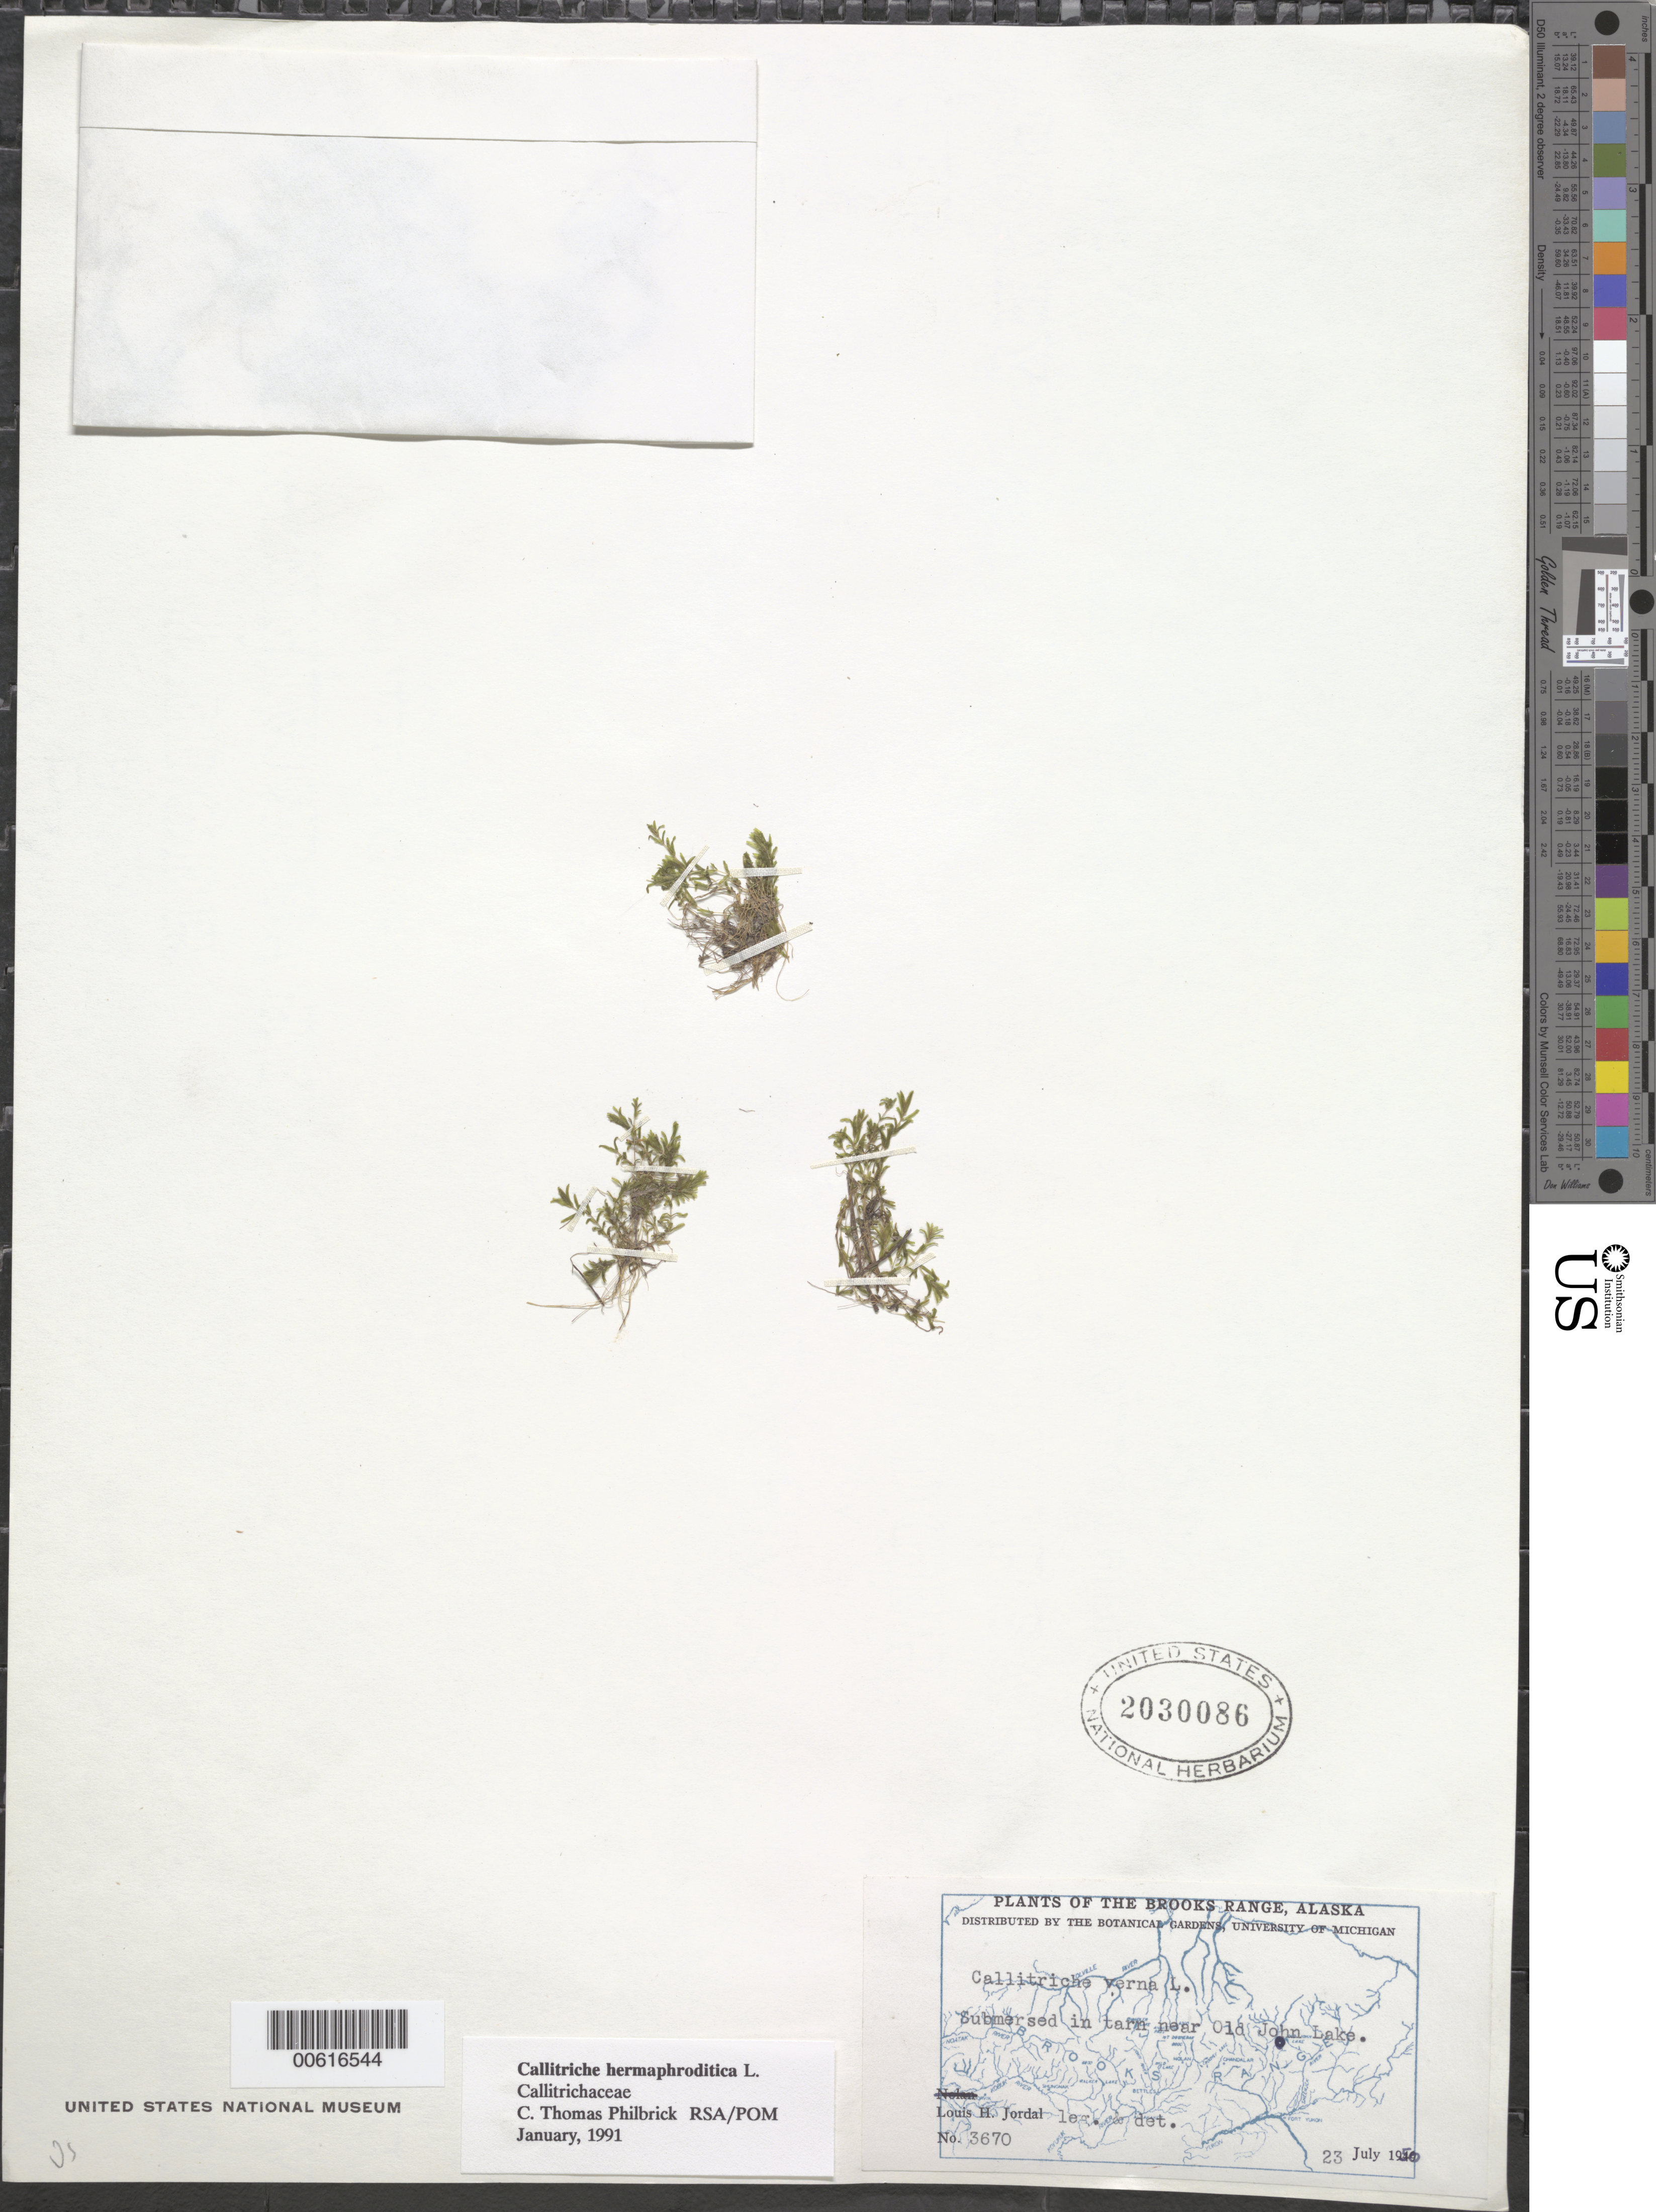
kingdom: Plantae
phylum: Tracheophyta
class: Magnoliopsida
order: Lamiales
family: Plantaginaceae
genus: Callitriche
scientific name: Callitriche hermaphroditica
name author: L.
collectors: L. Jordal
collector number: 3670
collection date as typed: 23 Jul 1950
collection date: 1950-07-23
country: United States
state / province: Alaska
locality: Old John Lake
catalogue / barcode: US 2030086